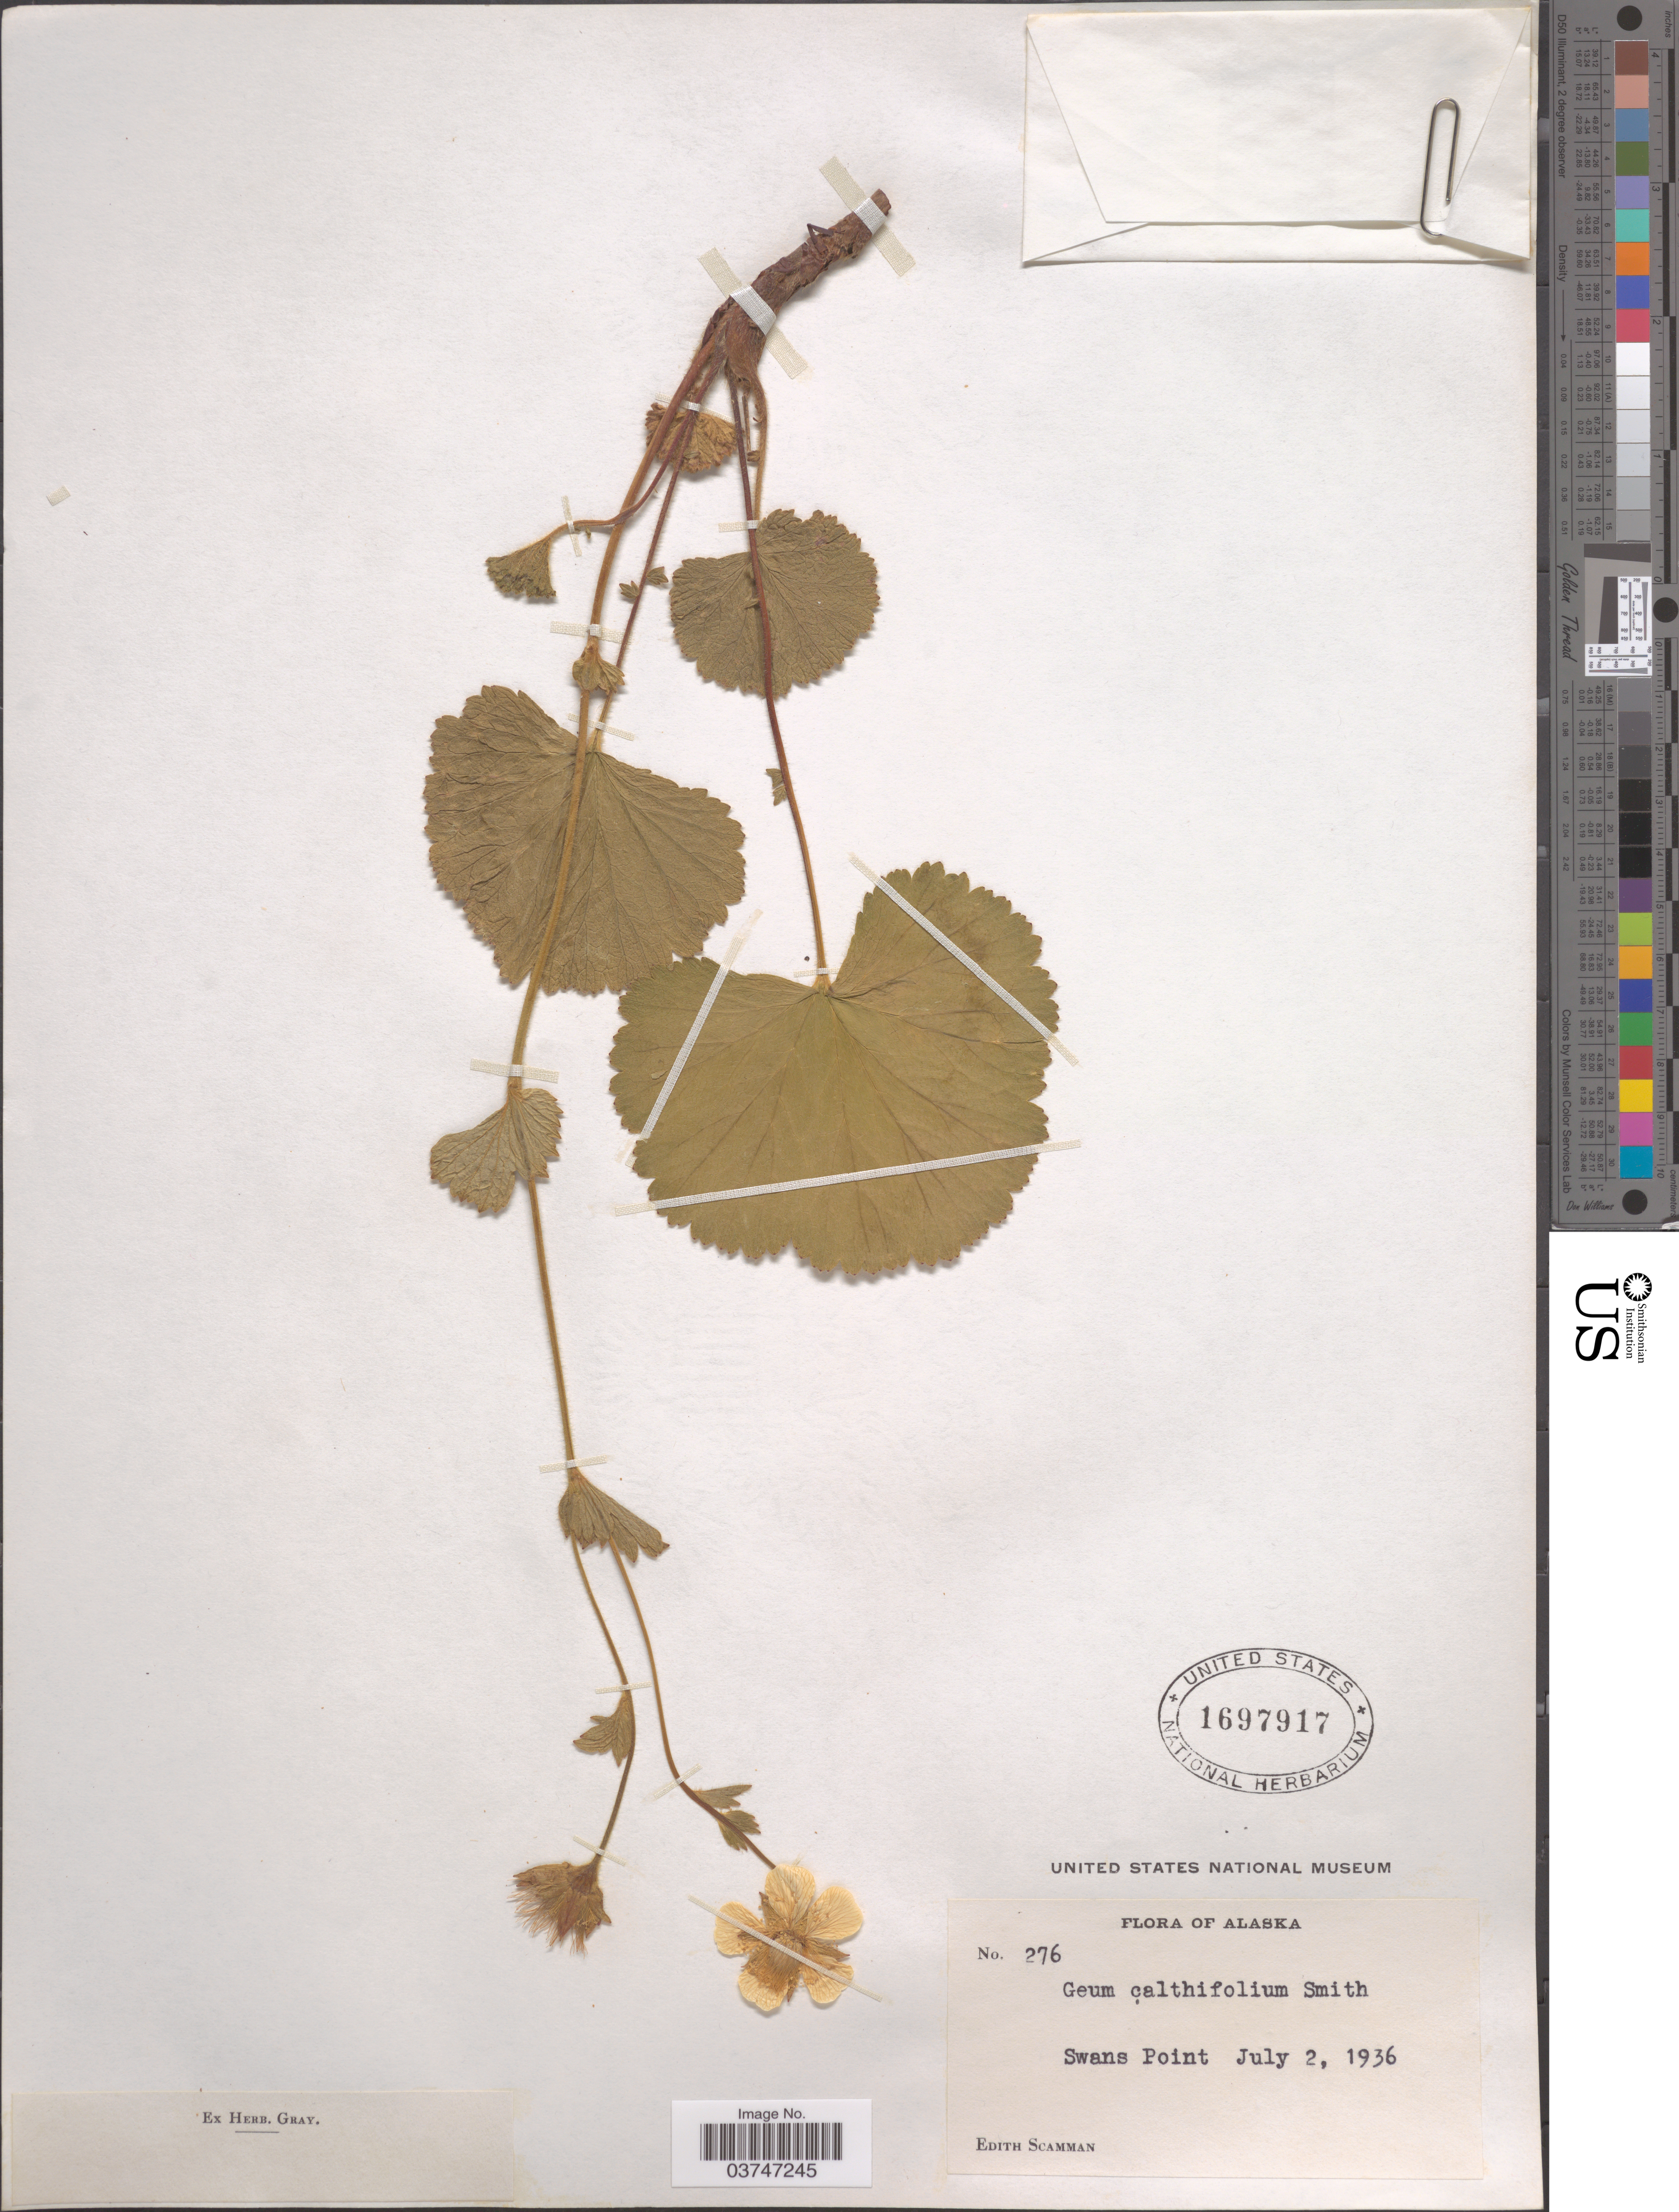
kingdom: Plantae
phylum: Tracheophyta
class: Magnoliopsida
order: Rosales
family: Rosaceae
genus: Geum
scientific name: Geum calthifolium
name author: Menzies ex Sm.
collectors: E. Scamman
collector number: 276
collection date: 1936-07-02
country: United States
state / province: Alaska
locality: Swans Point.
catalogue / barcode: US 1697917